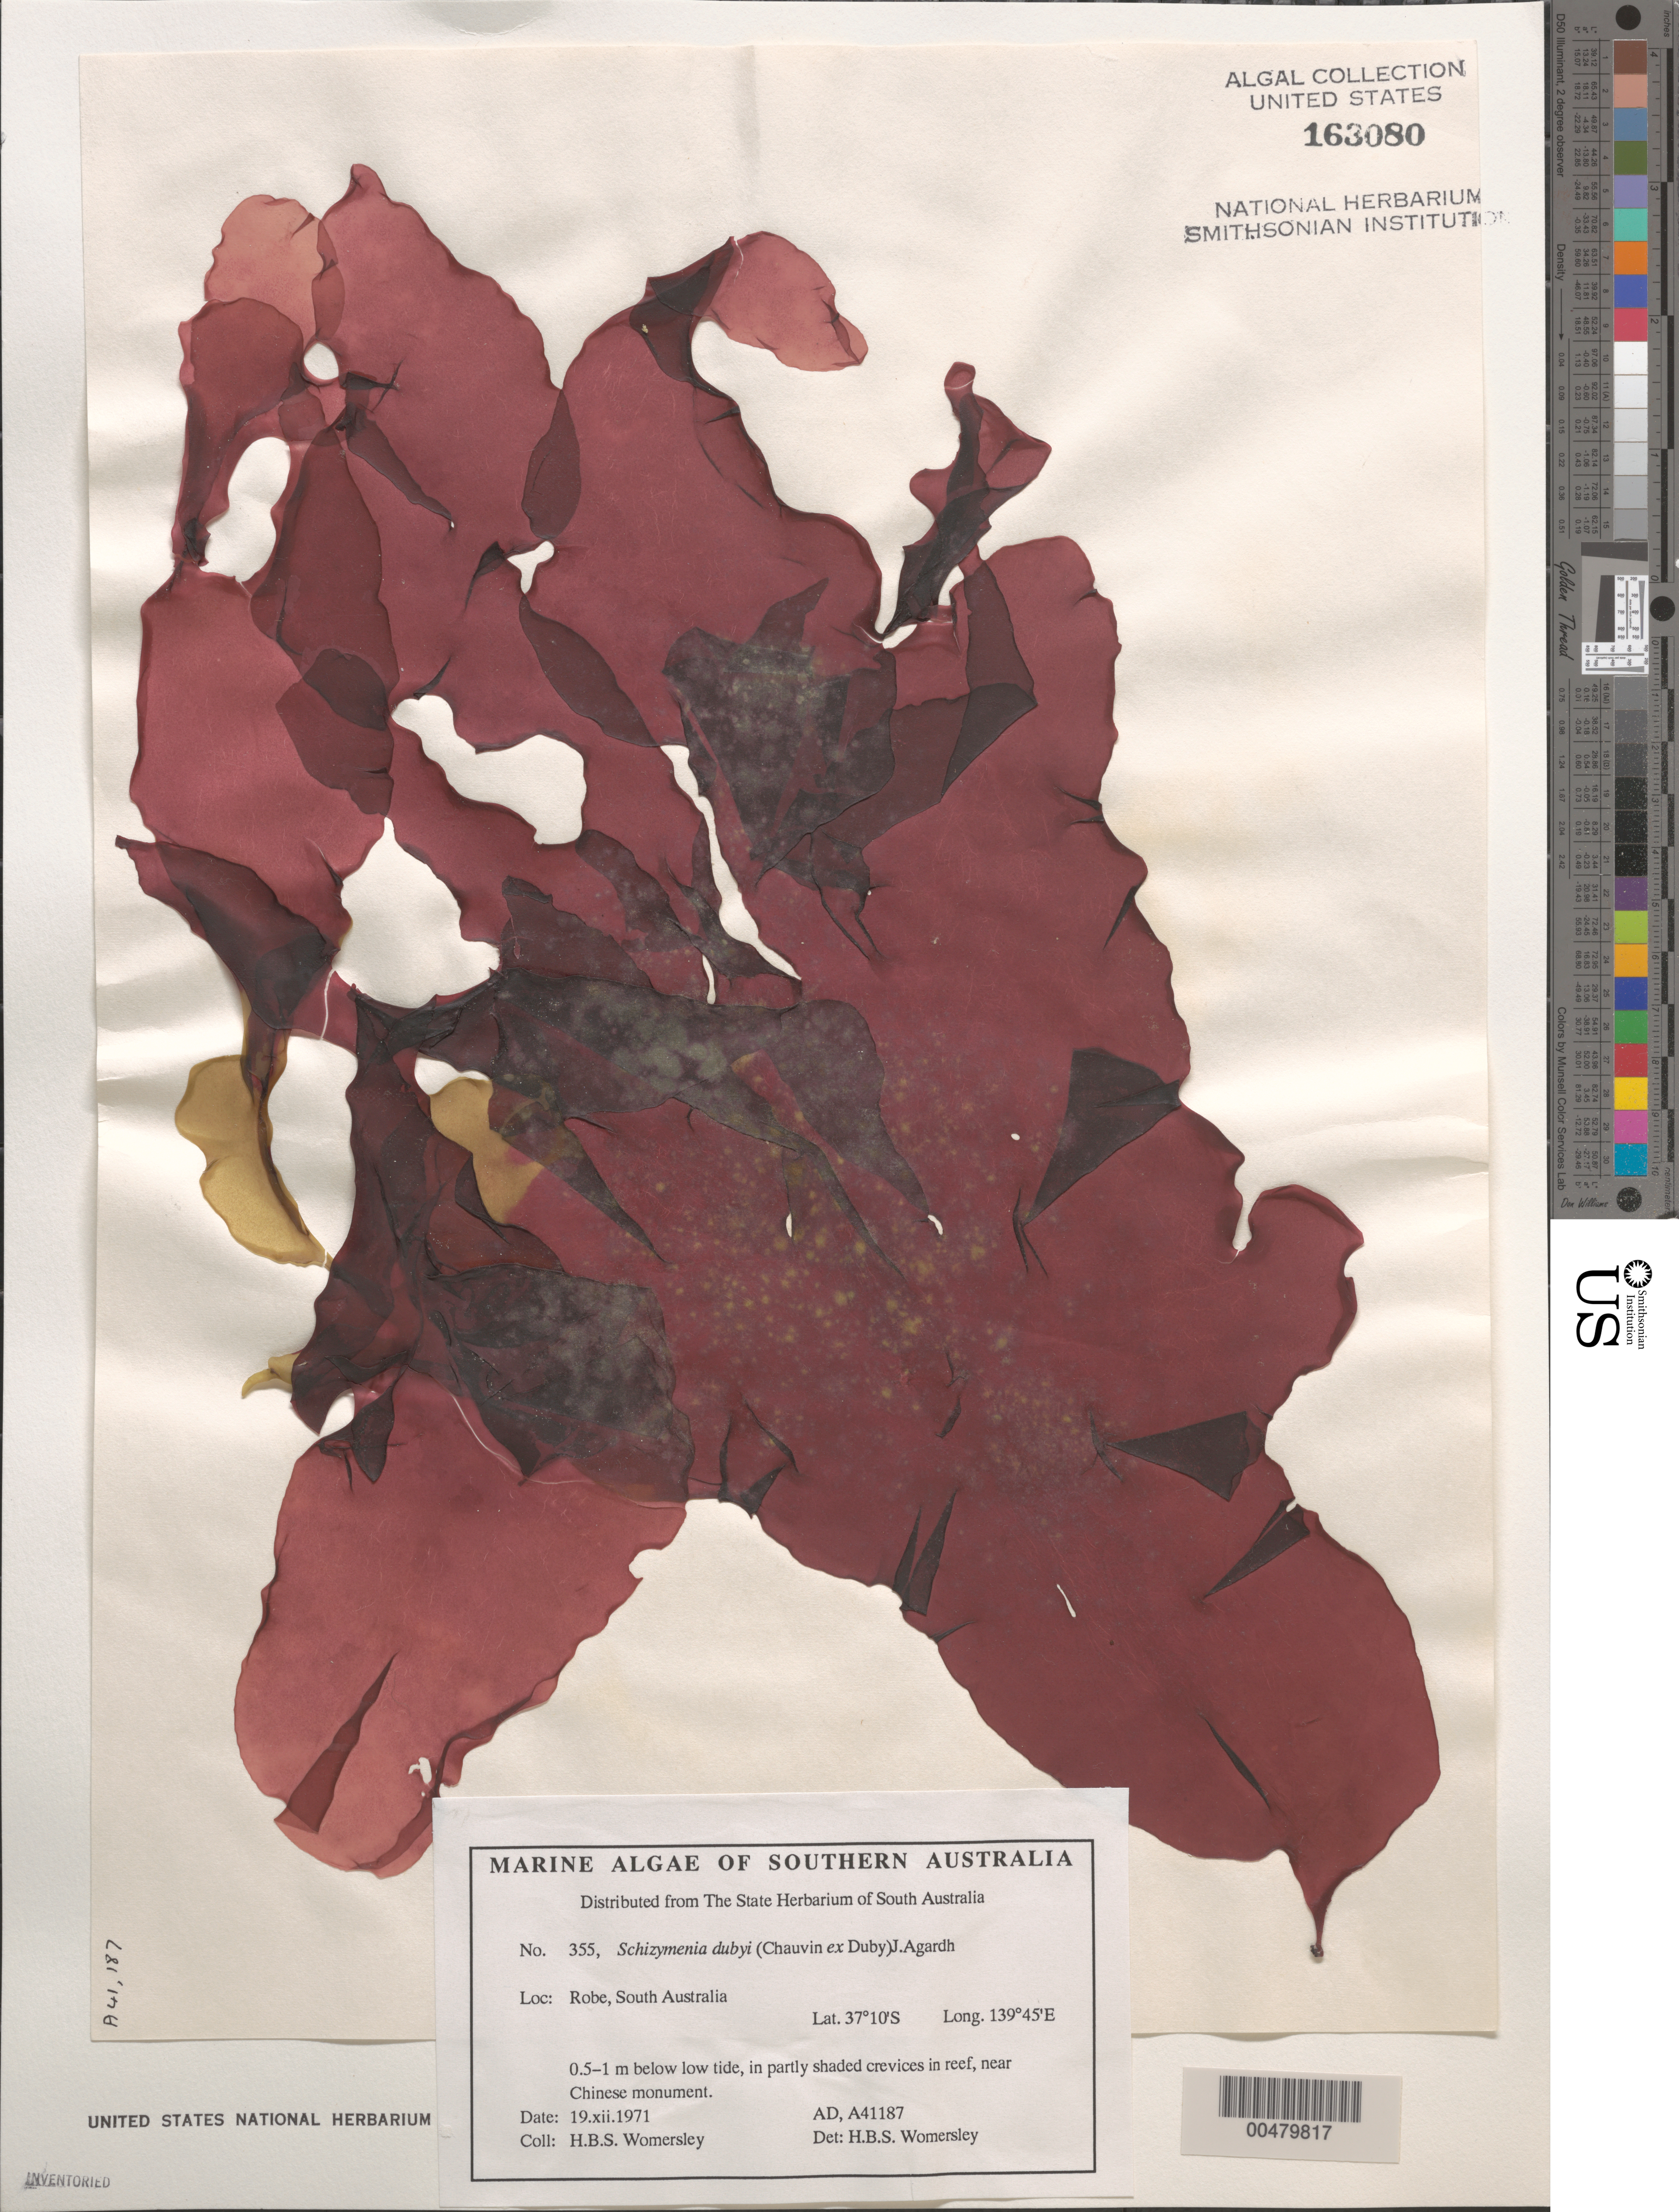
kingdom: Plantae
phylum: Rhodophyta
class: Florideophyceae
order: Nemastomatales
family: Schizymeniaceae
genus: Schizymenia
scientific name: Schizymenia dubyi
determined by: Womersley, H. B. S.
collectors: H. B. S. Womersley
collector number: Ad A41187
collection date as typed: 19 Dec 1971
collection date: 1971-12-19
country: Australia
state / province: South Australia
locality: Robe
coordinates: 37 10' S, 139 45' E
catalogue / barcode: US 163080